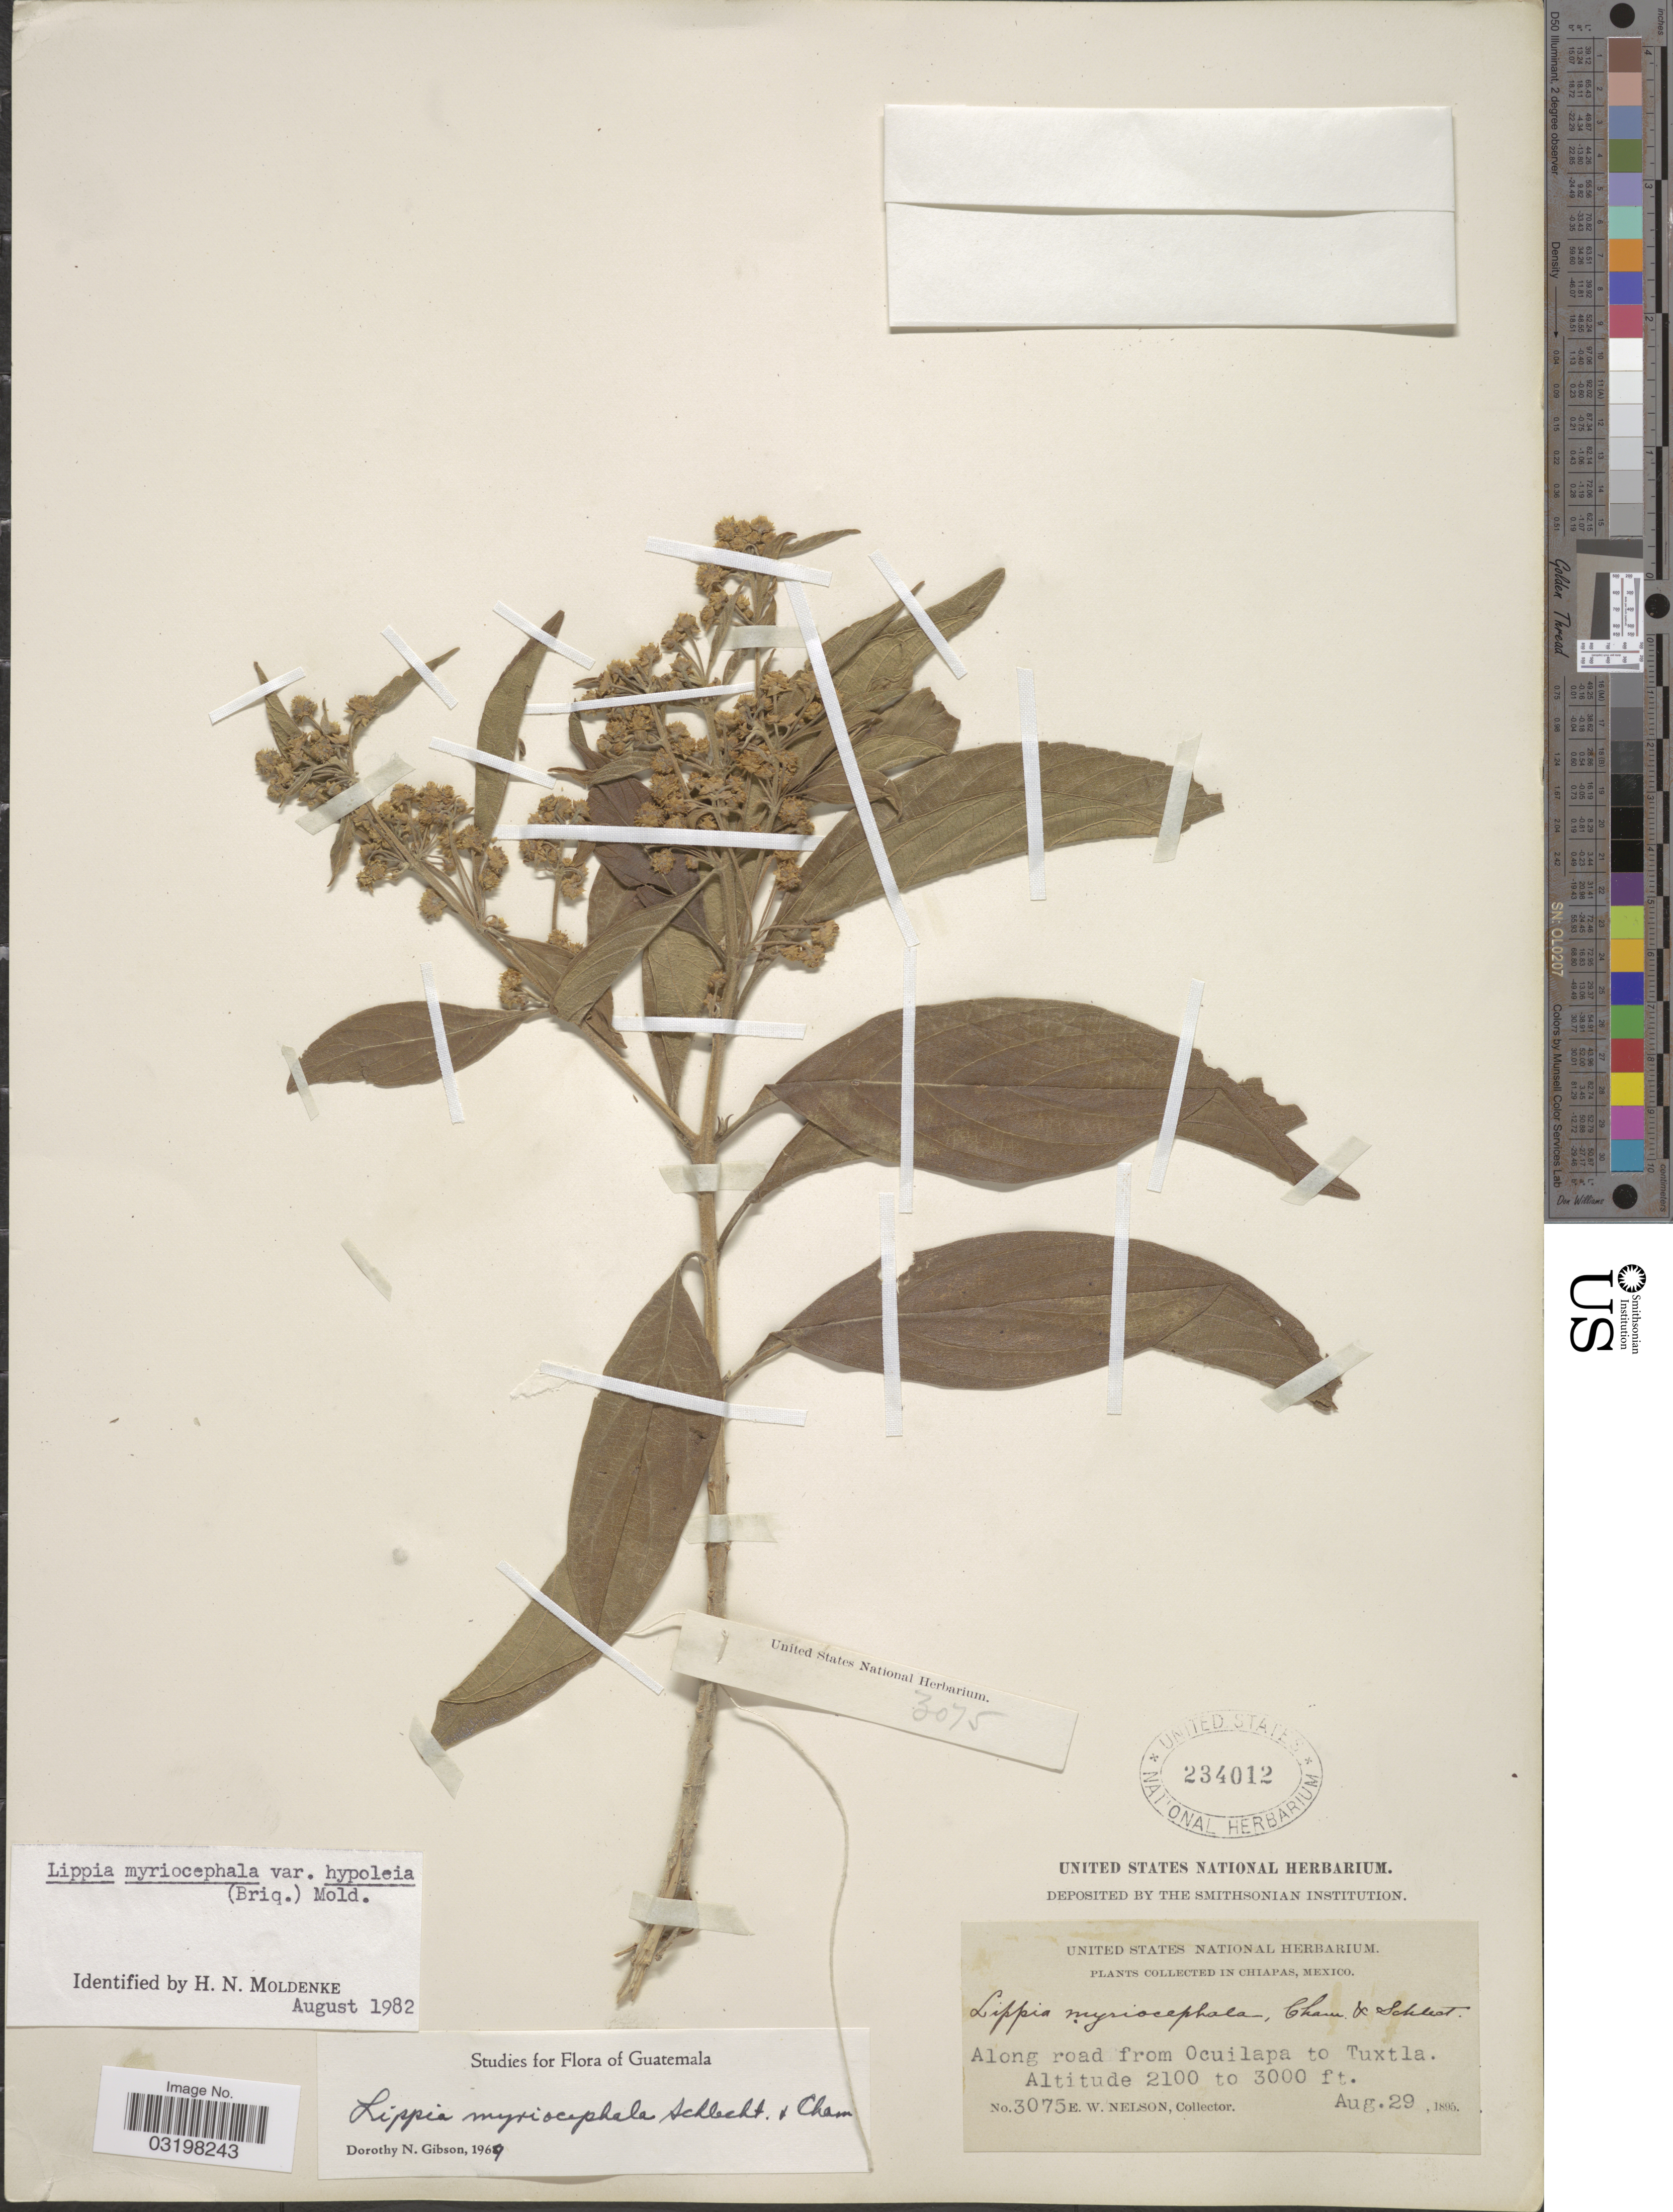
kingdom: Plantae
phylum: Tracheophyta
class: Magnoliopsida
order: Lamiales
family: Verbenaceae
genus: Lippia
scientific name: Lippia myriocephala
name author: Schltdl. & Cham.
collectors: E. W. Nelson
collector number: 3075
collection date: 1895-08-29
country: Mexico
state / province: Chiapas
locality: Along road from Ocuilapa to Tuxtla.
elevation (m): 640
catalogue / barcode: US 234012